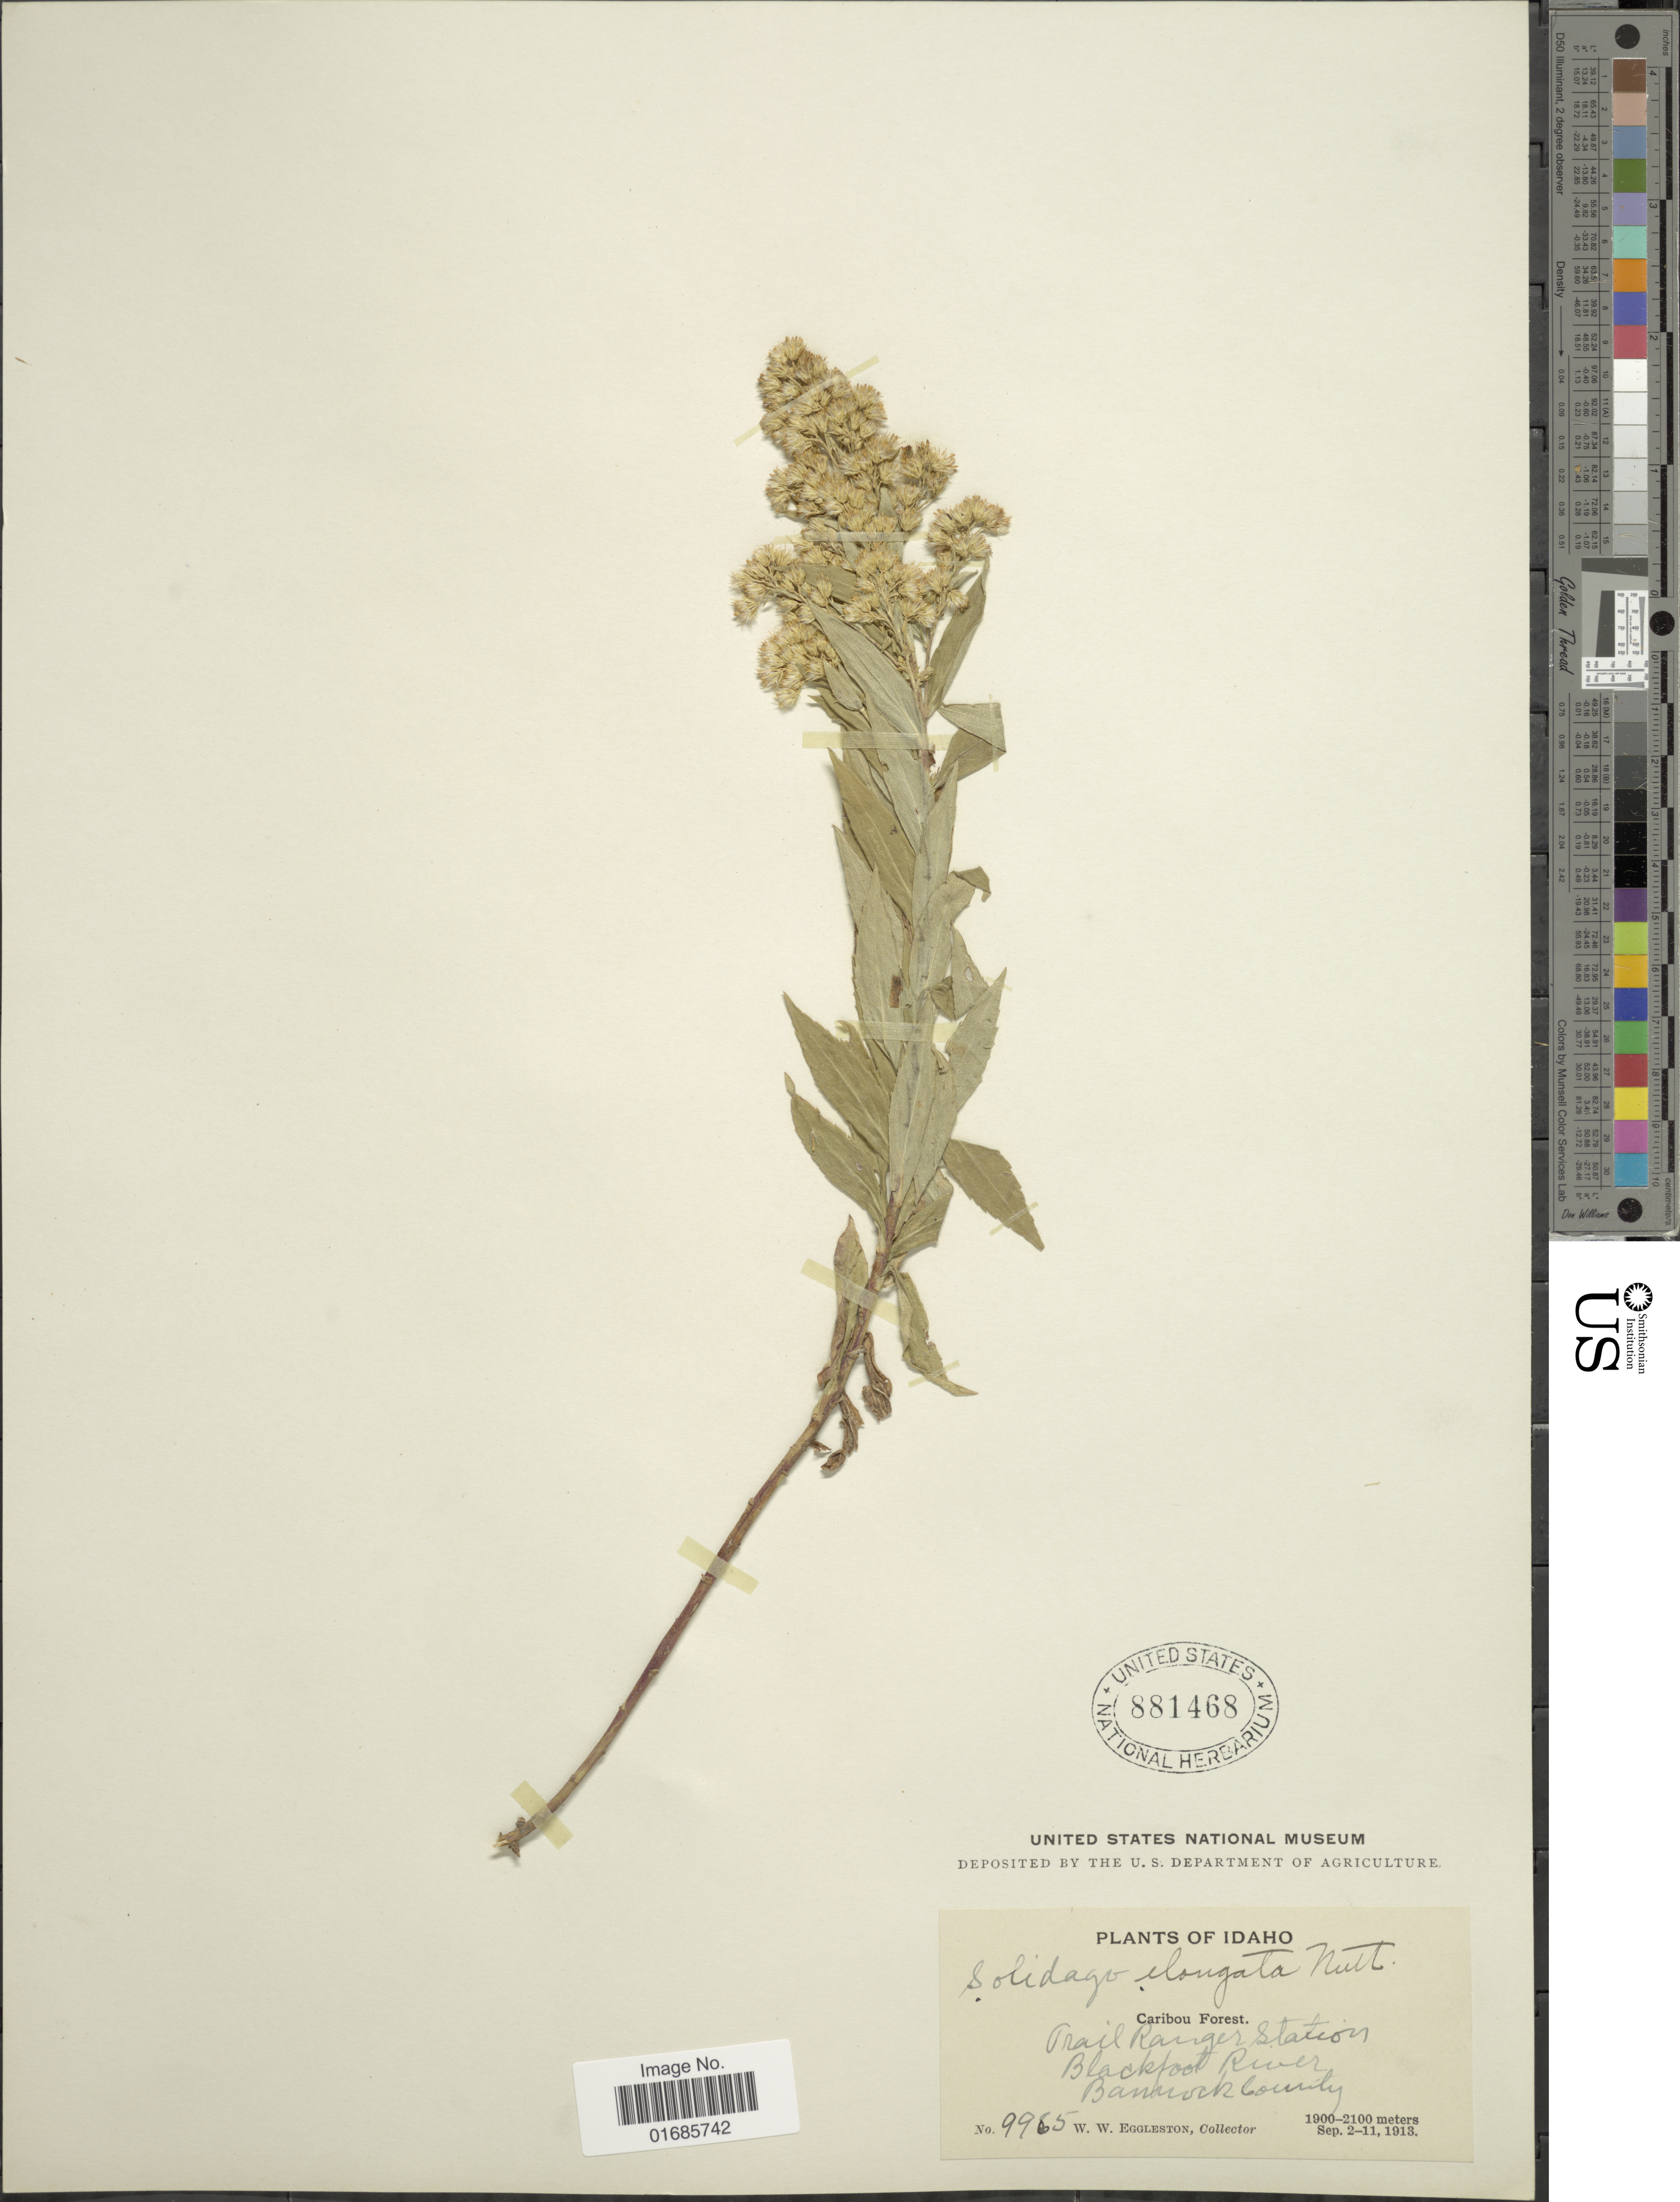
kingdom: Plantae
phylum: Tracheophyta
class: Magnoliopsida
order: Asterales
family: Asteraceae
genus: Solidago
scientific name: Solidago canadensis var. salebrosa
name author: (Piper) M.E. Jones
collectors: W. W. Eggleston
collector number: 9965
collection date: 1913-09-02/1913-09-11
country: United States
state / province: Idaho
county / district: Bannock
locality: Caribou Forest, Trail Ranger Station, Blackfoot River, Bannock County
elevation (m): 1900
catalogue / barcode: US 881468